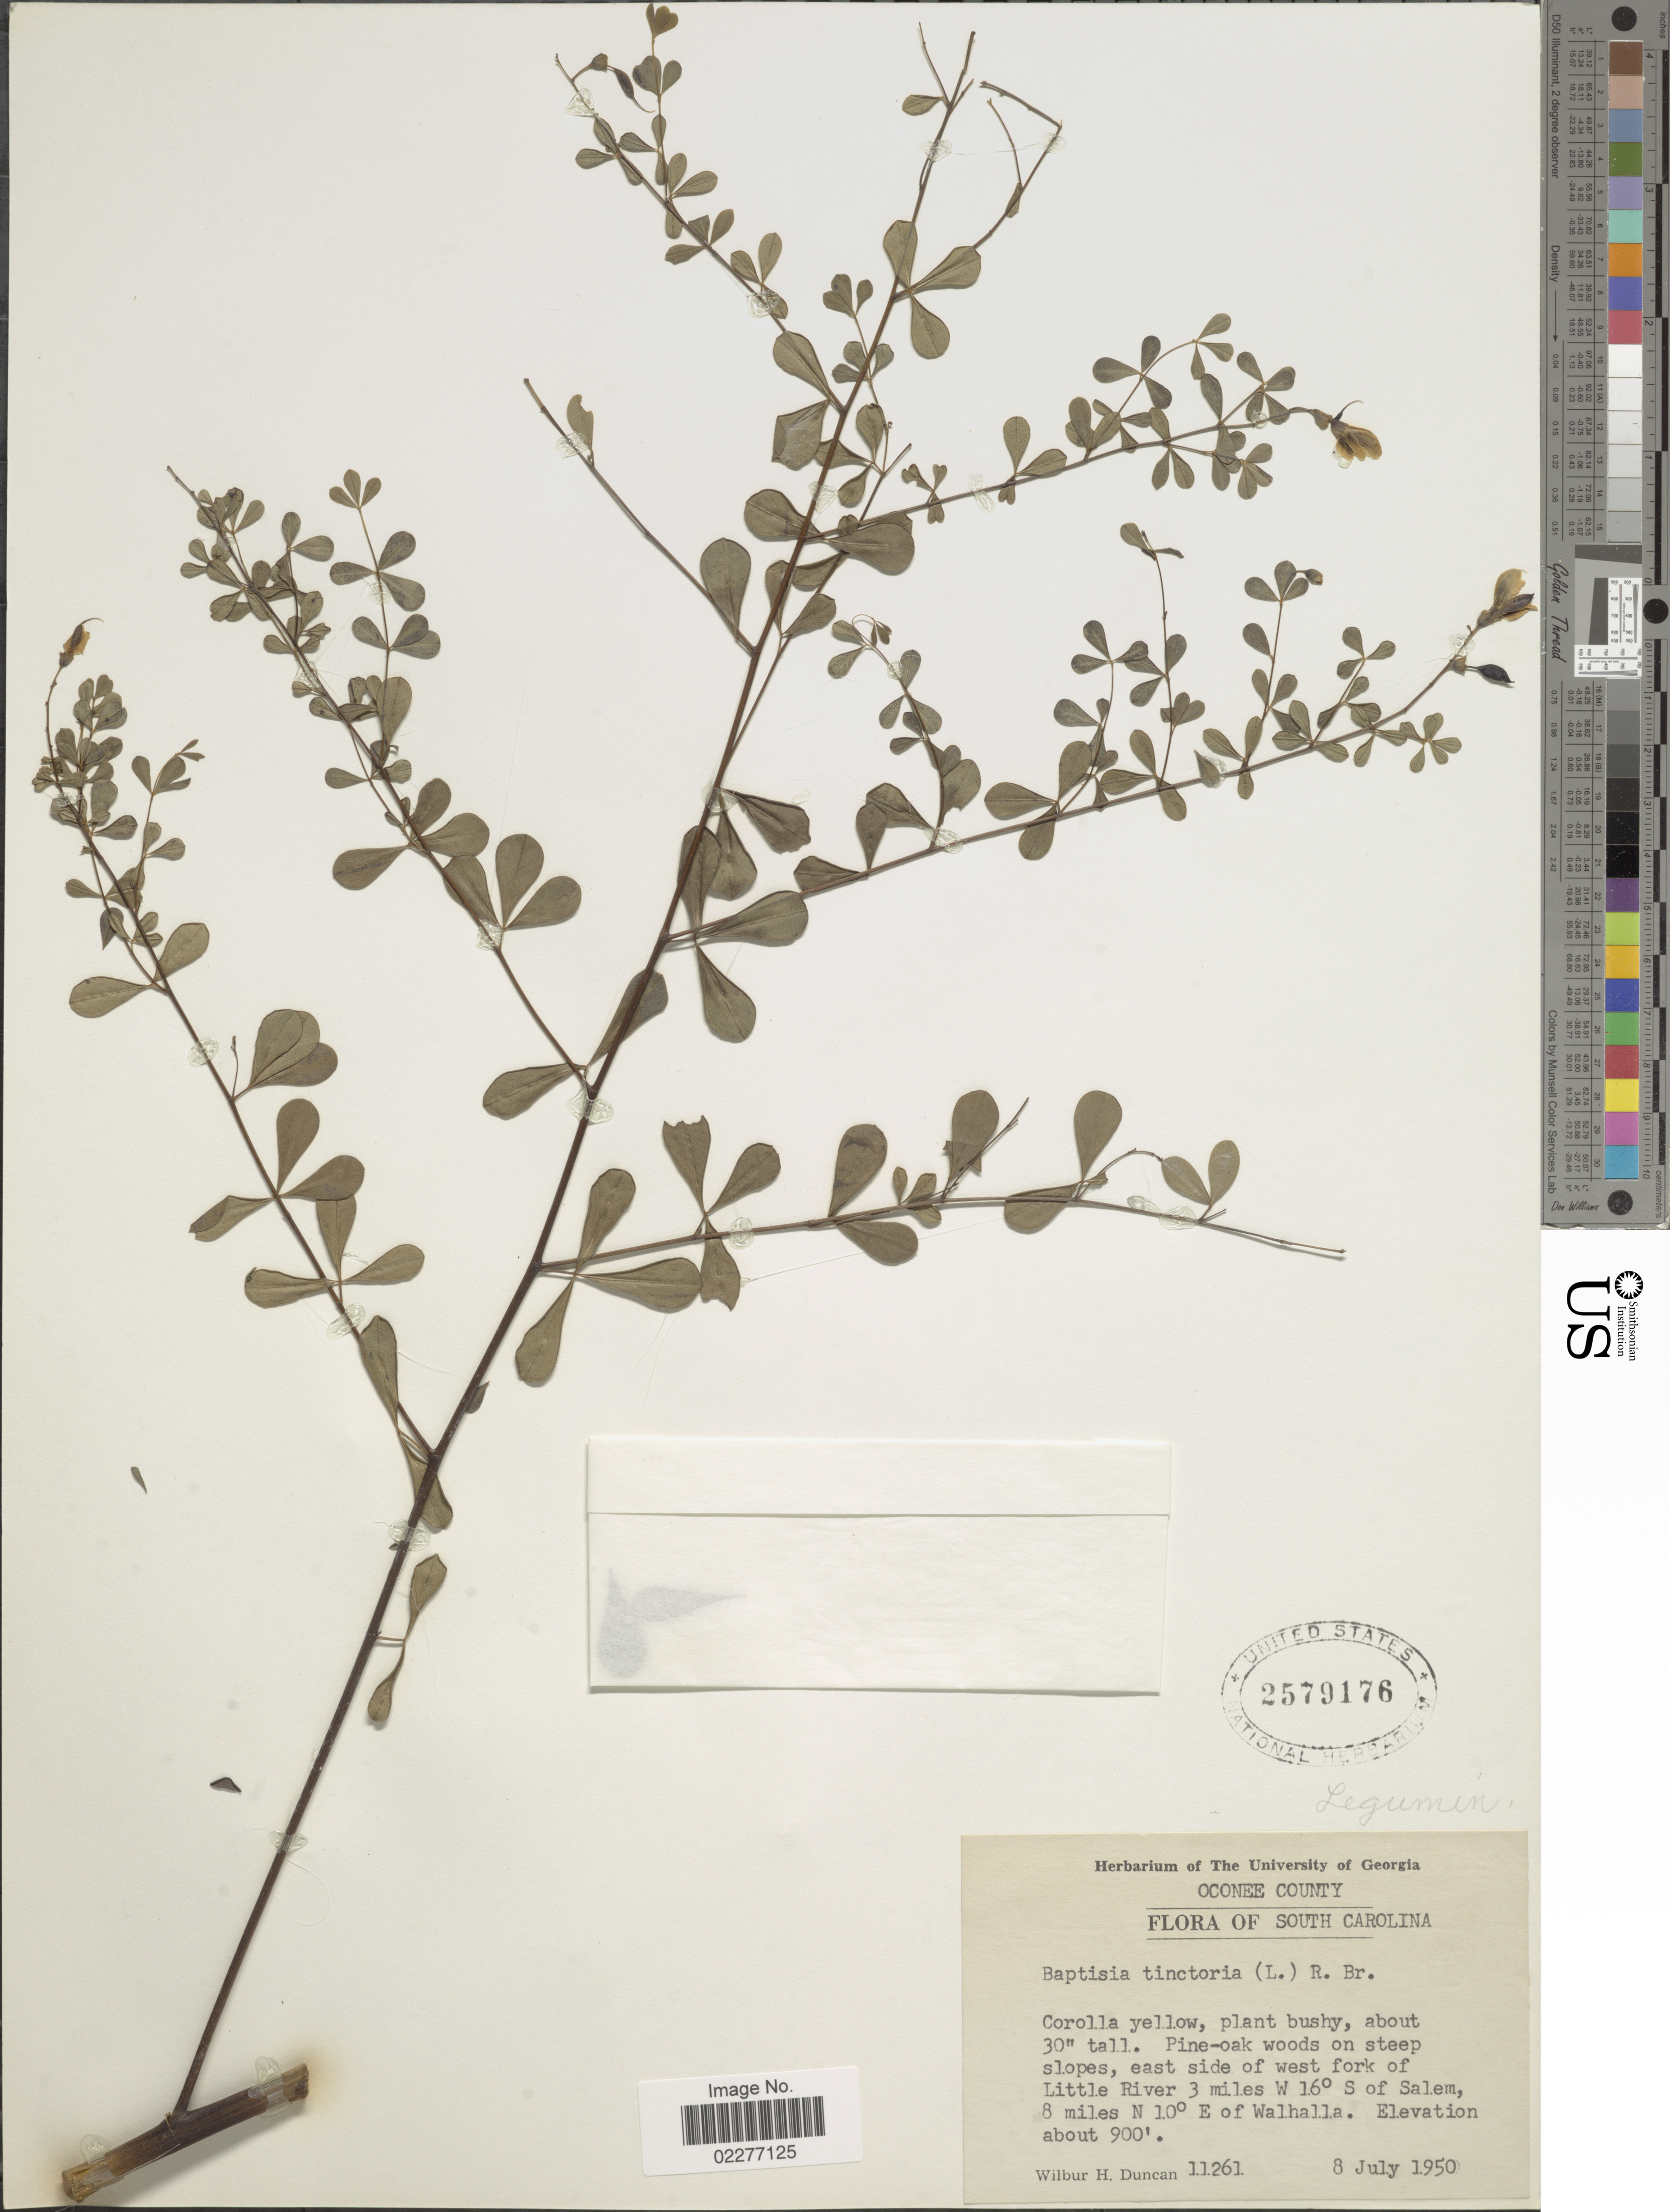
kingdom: Plantae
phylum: Tracheophyta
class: Magnoliopsida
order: Fabales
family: Fabaceae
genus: Baptisia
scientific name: Baptisia tinctoria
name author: (L.) R. Br.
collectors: W. H. Duncan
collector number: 11261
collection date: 1950-07-08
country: United States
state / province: South Carolina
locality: Oconee County, Pine-oak woods on steep slopes, east side of west fork of Little River 3 miles W 16° S of Salem, 8 miles N 10° E of Walhalla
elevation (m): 274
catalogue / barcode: US 2579176